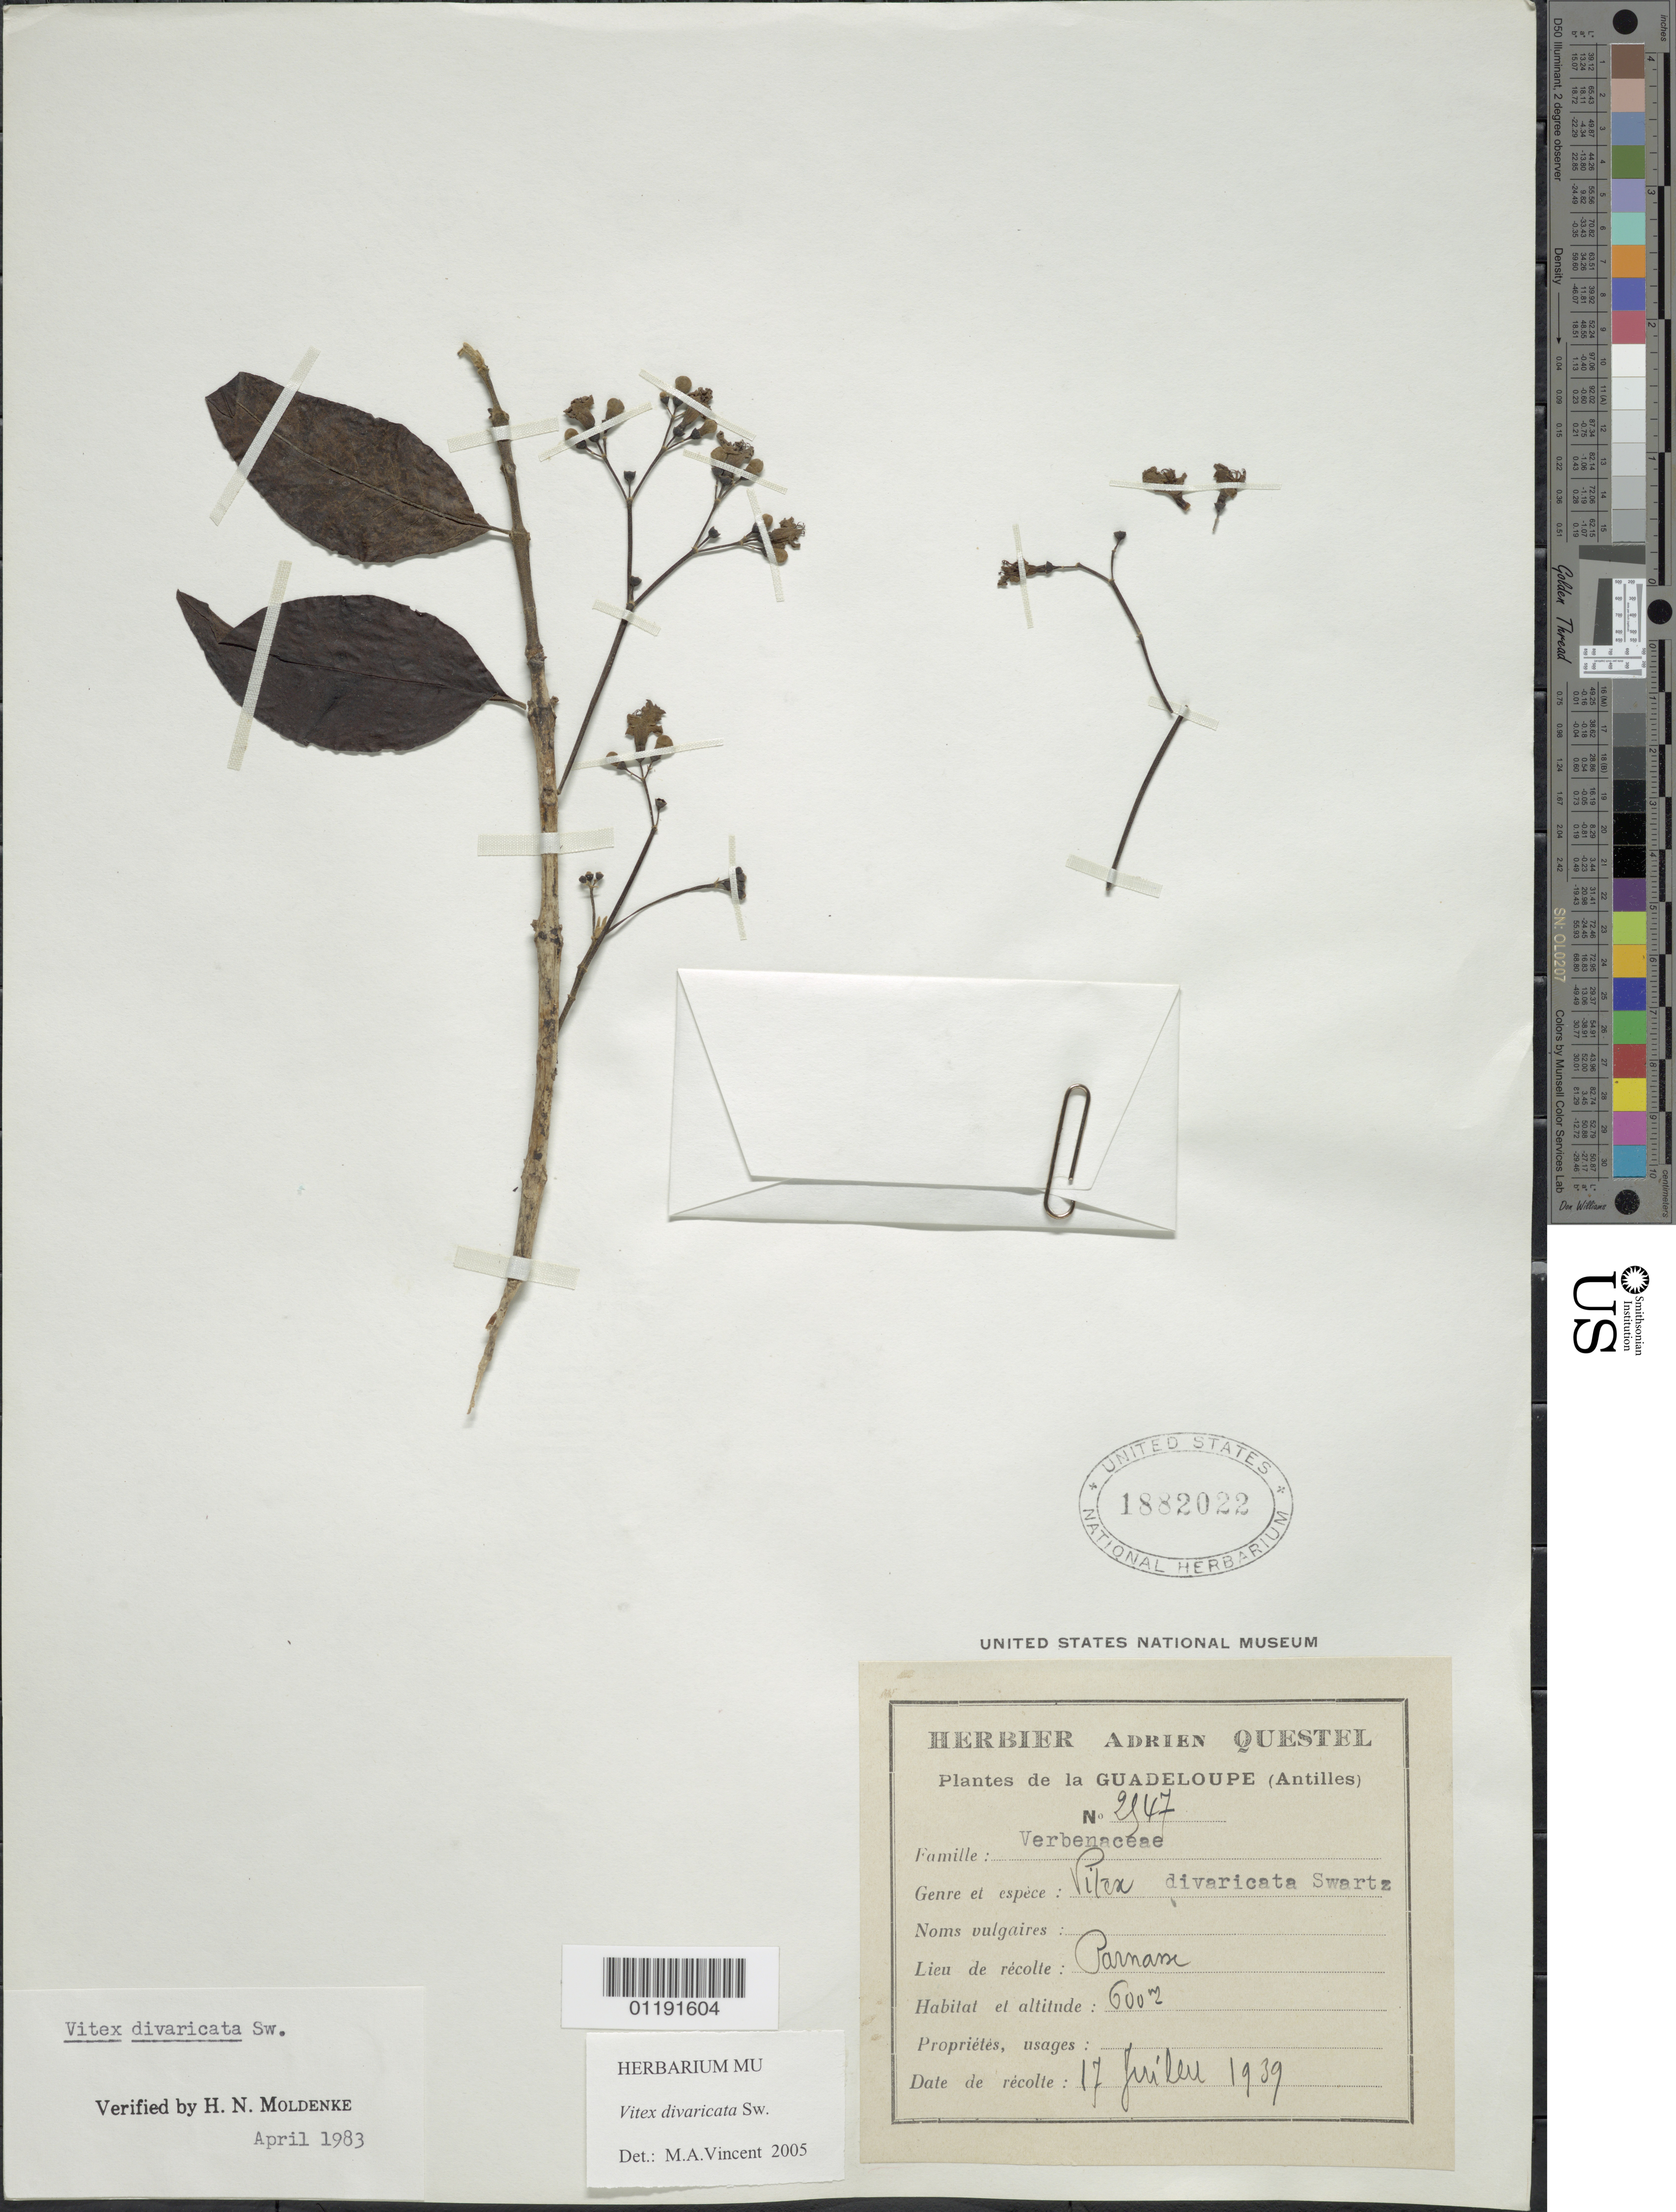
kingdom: Plantae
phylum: Tracheophyta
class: Magnoliopsida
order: Lamiales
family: Lamiaceae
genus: Vitex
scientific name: Vitex divaricata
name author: Sw.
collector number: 2547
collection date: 1939-07-17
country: Guadeloupe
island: Guadeloupe Island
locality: Parnam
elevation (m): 600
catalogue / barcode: US 1882022